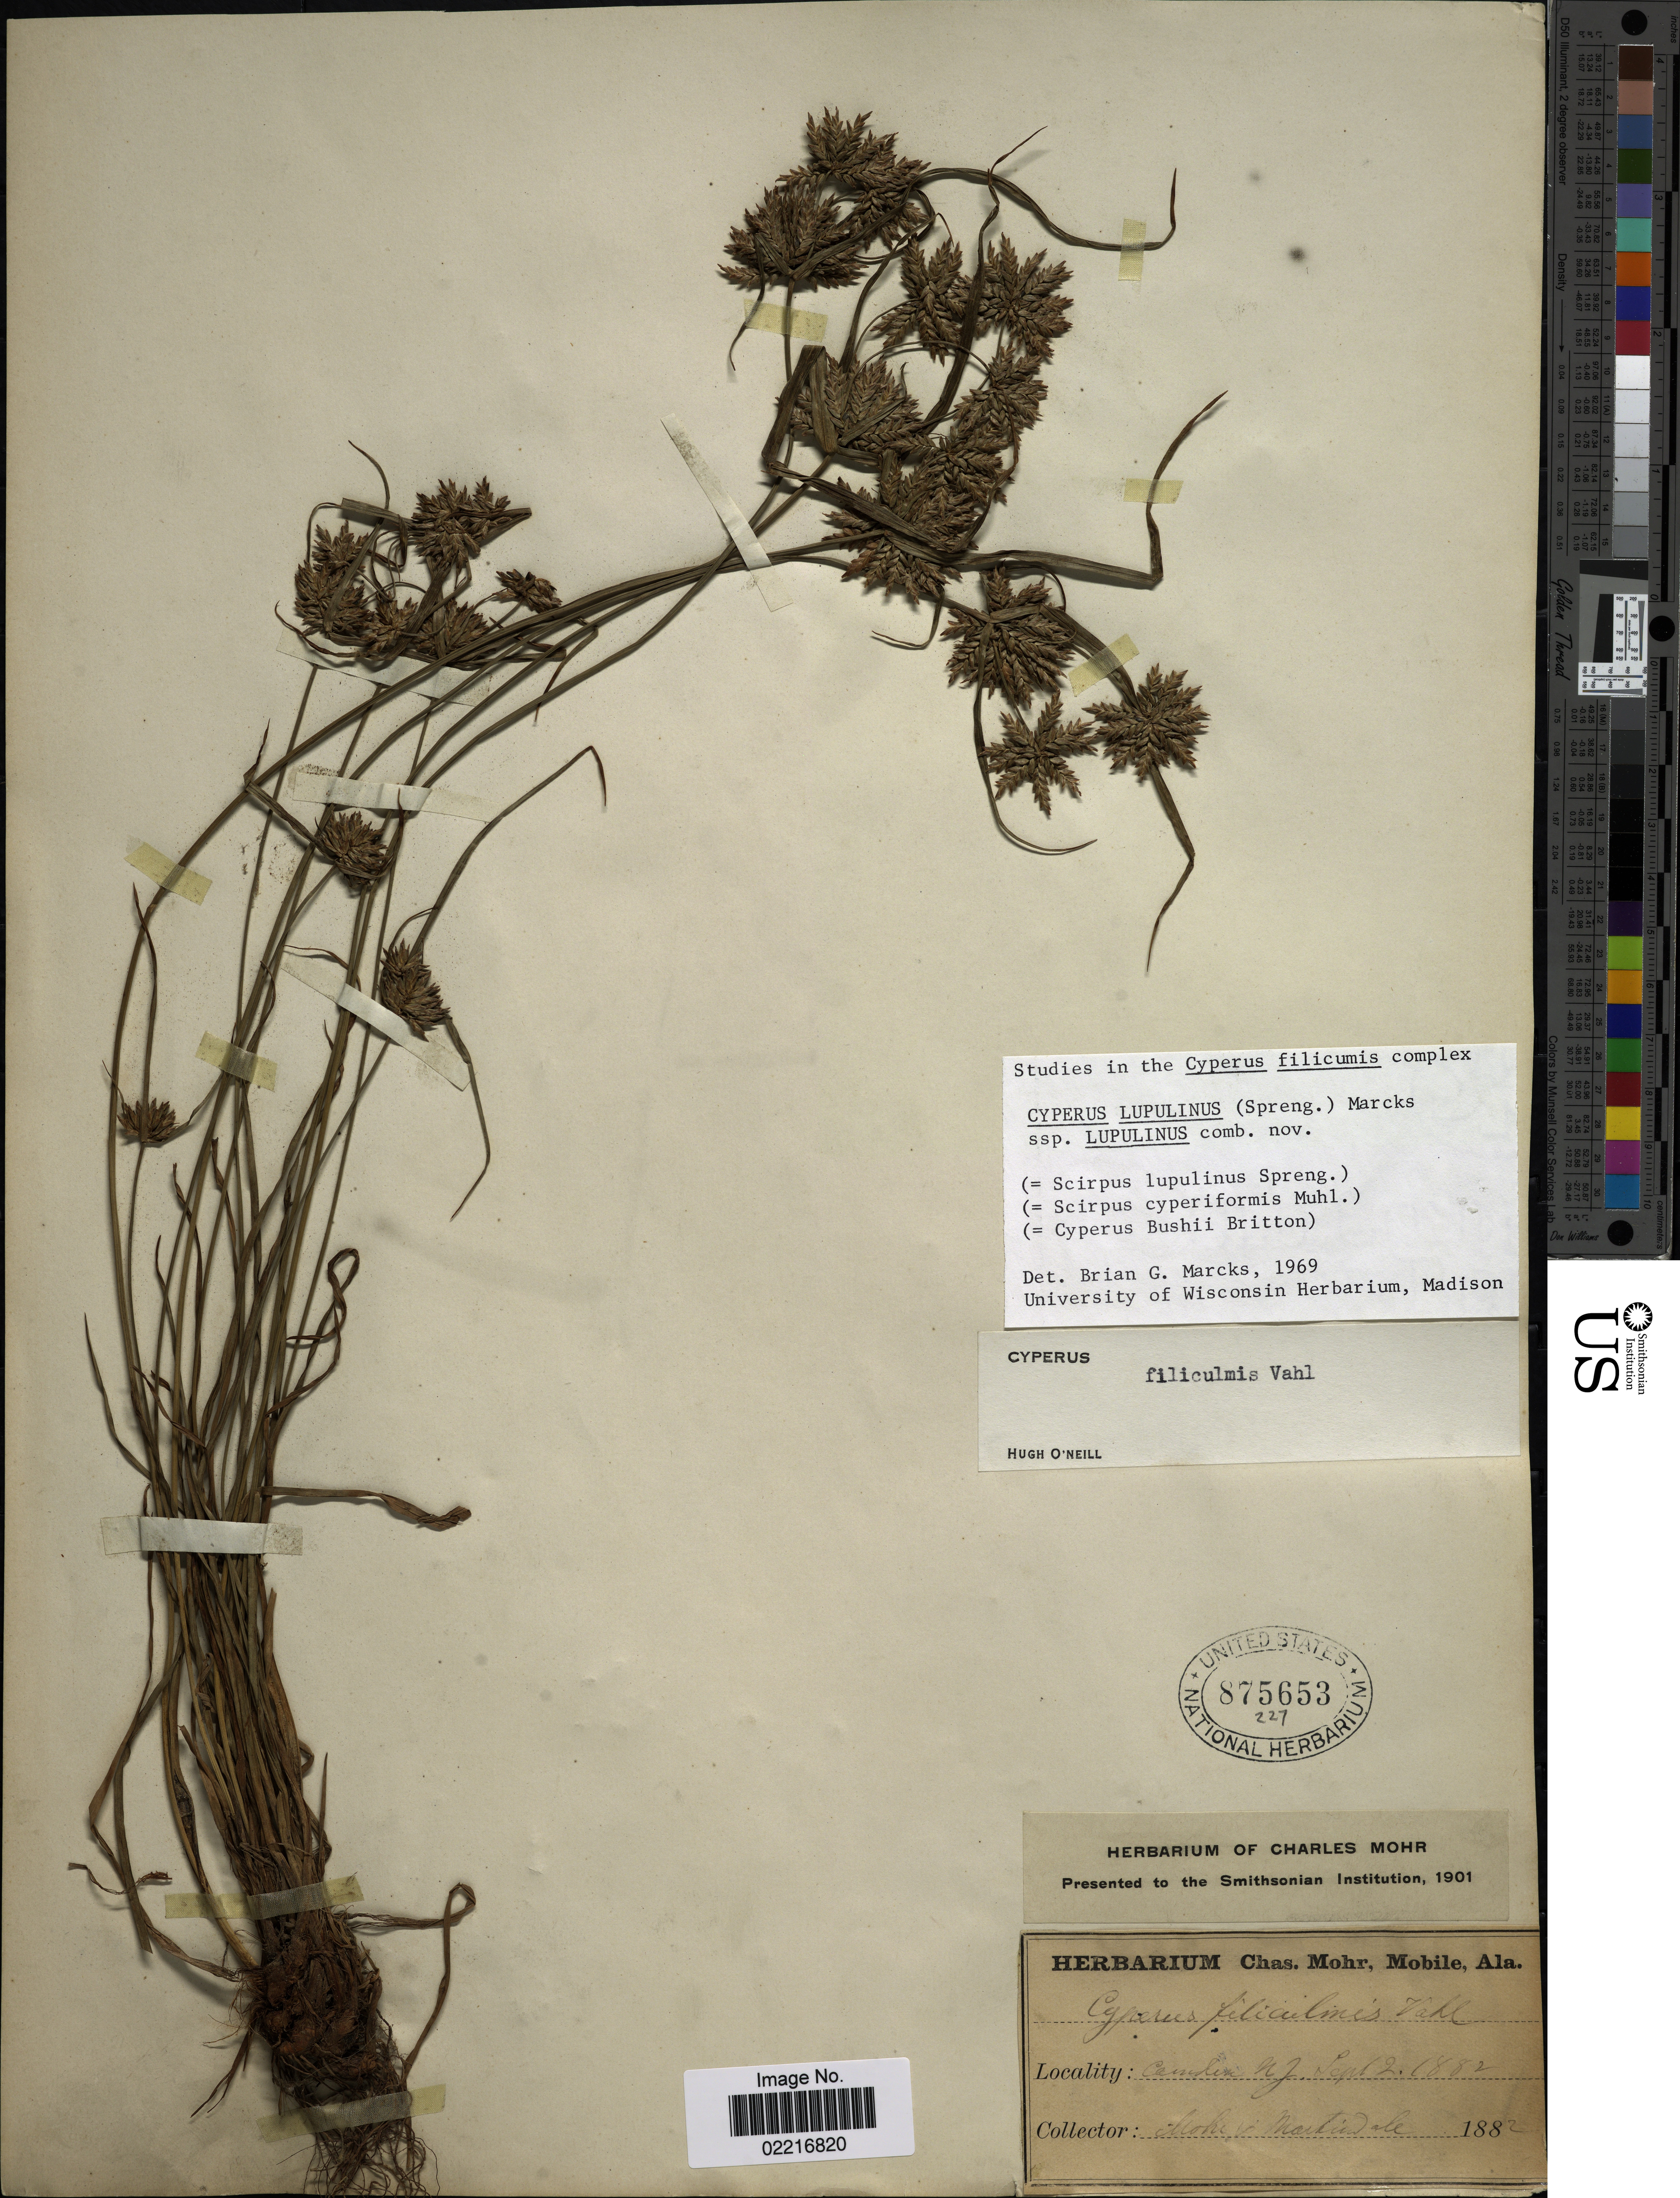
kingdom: Plantae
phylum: Tracheophyta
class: Liliopsida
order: Poales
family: Cyperaceae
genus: Cyperus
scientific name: Cyperus lupulinus subsp. lupulinus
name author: (Spreng.) Marcks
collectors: Mohr, -- & Martindale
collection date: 1882-09-12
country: United States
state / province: New Jersey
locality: Camden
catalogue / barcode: US 875653